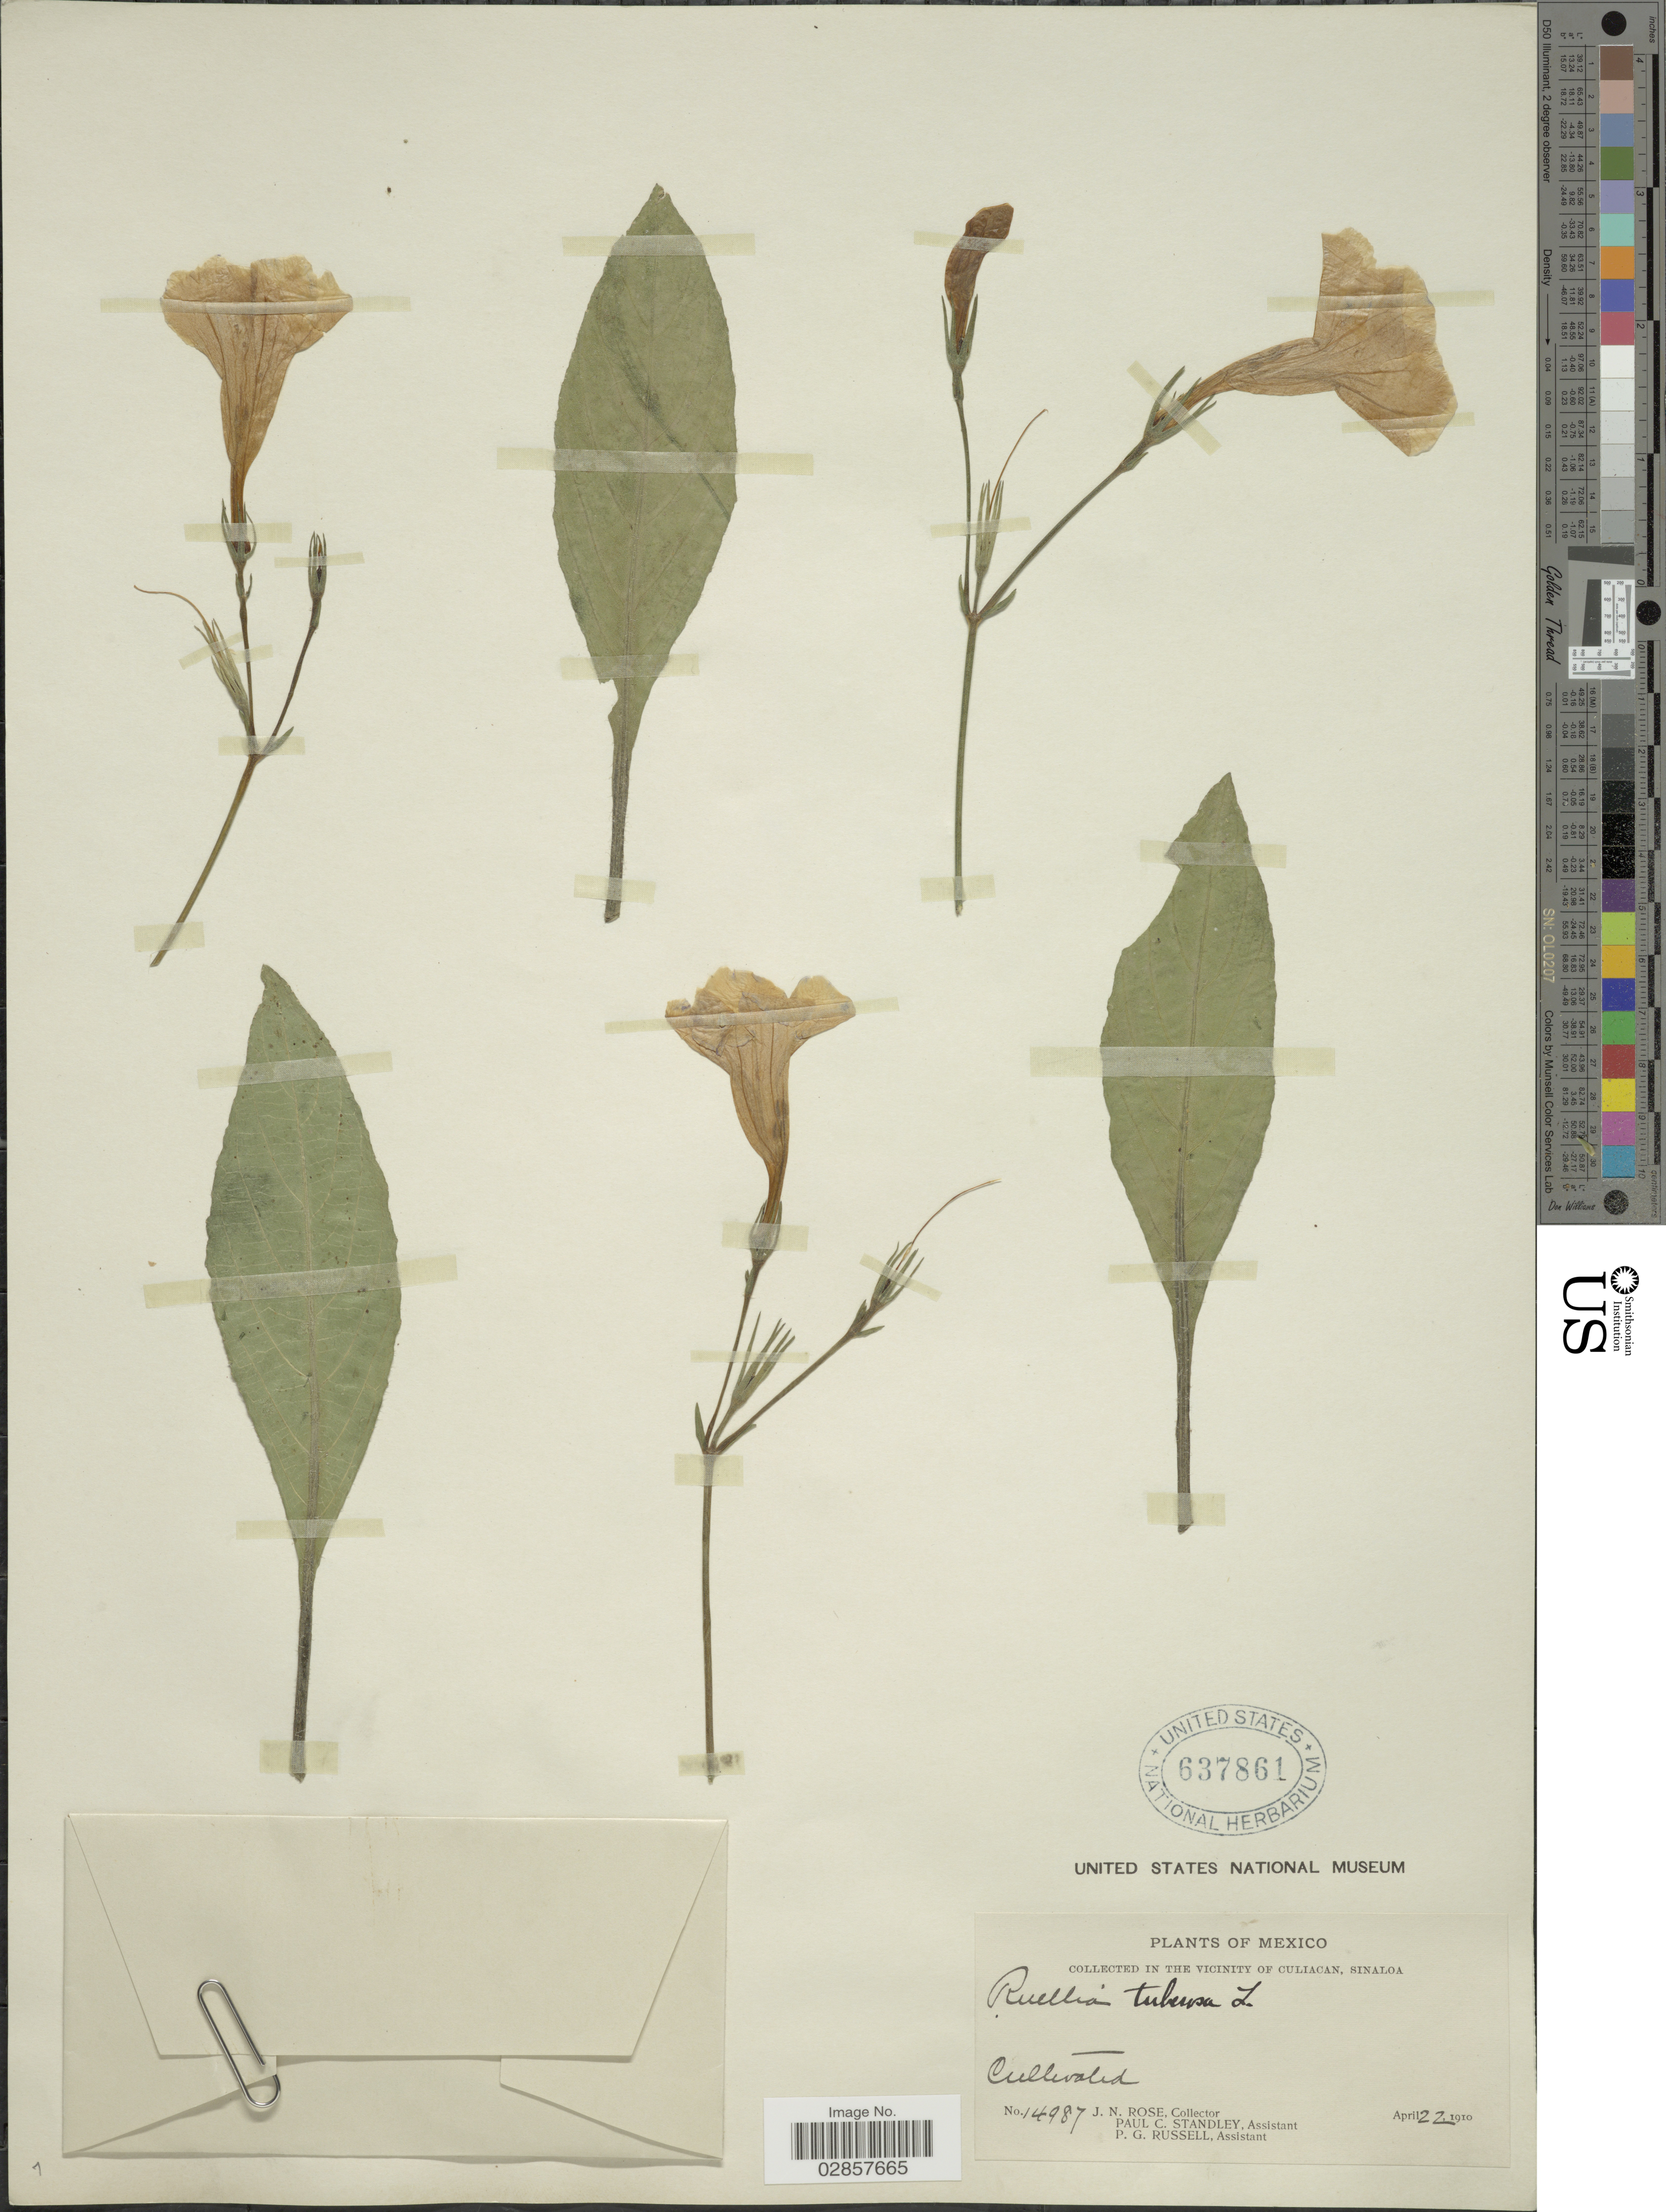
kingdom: Plantae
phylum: Tracheophyta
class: Magnoliopsida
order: Lamiales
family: Acanthaceae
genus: Ruellia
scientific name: Ruellia malacosperma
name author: Greenm.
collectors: J. N. Rose, P. C. Standley & P. G. Russell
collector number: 14987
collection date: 1910-04-22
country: Mexico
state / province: Sinaloa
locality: In the Vicinity of Culiacan.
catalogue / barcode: US 637861